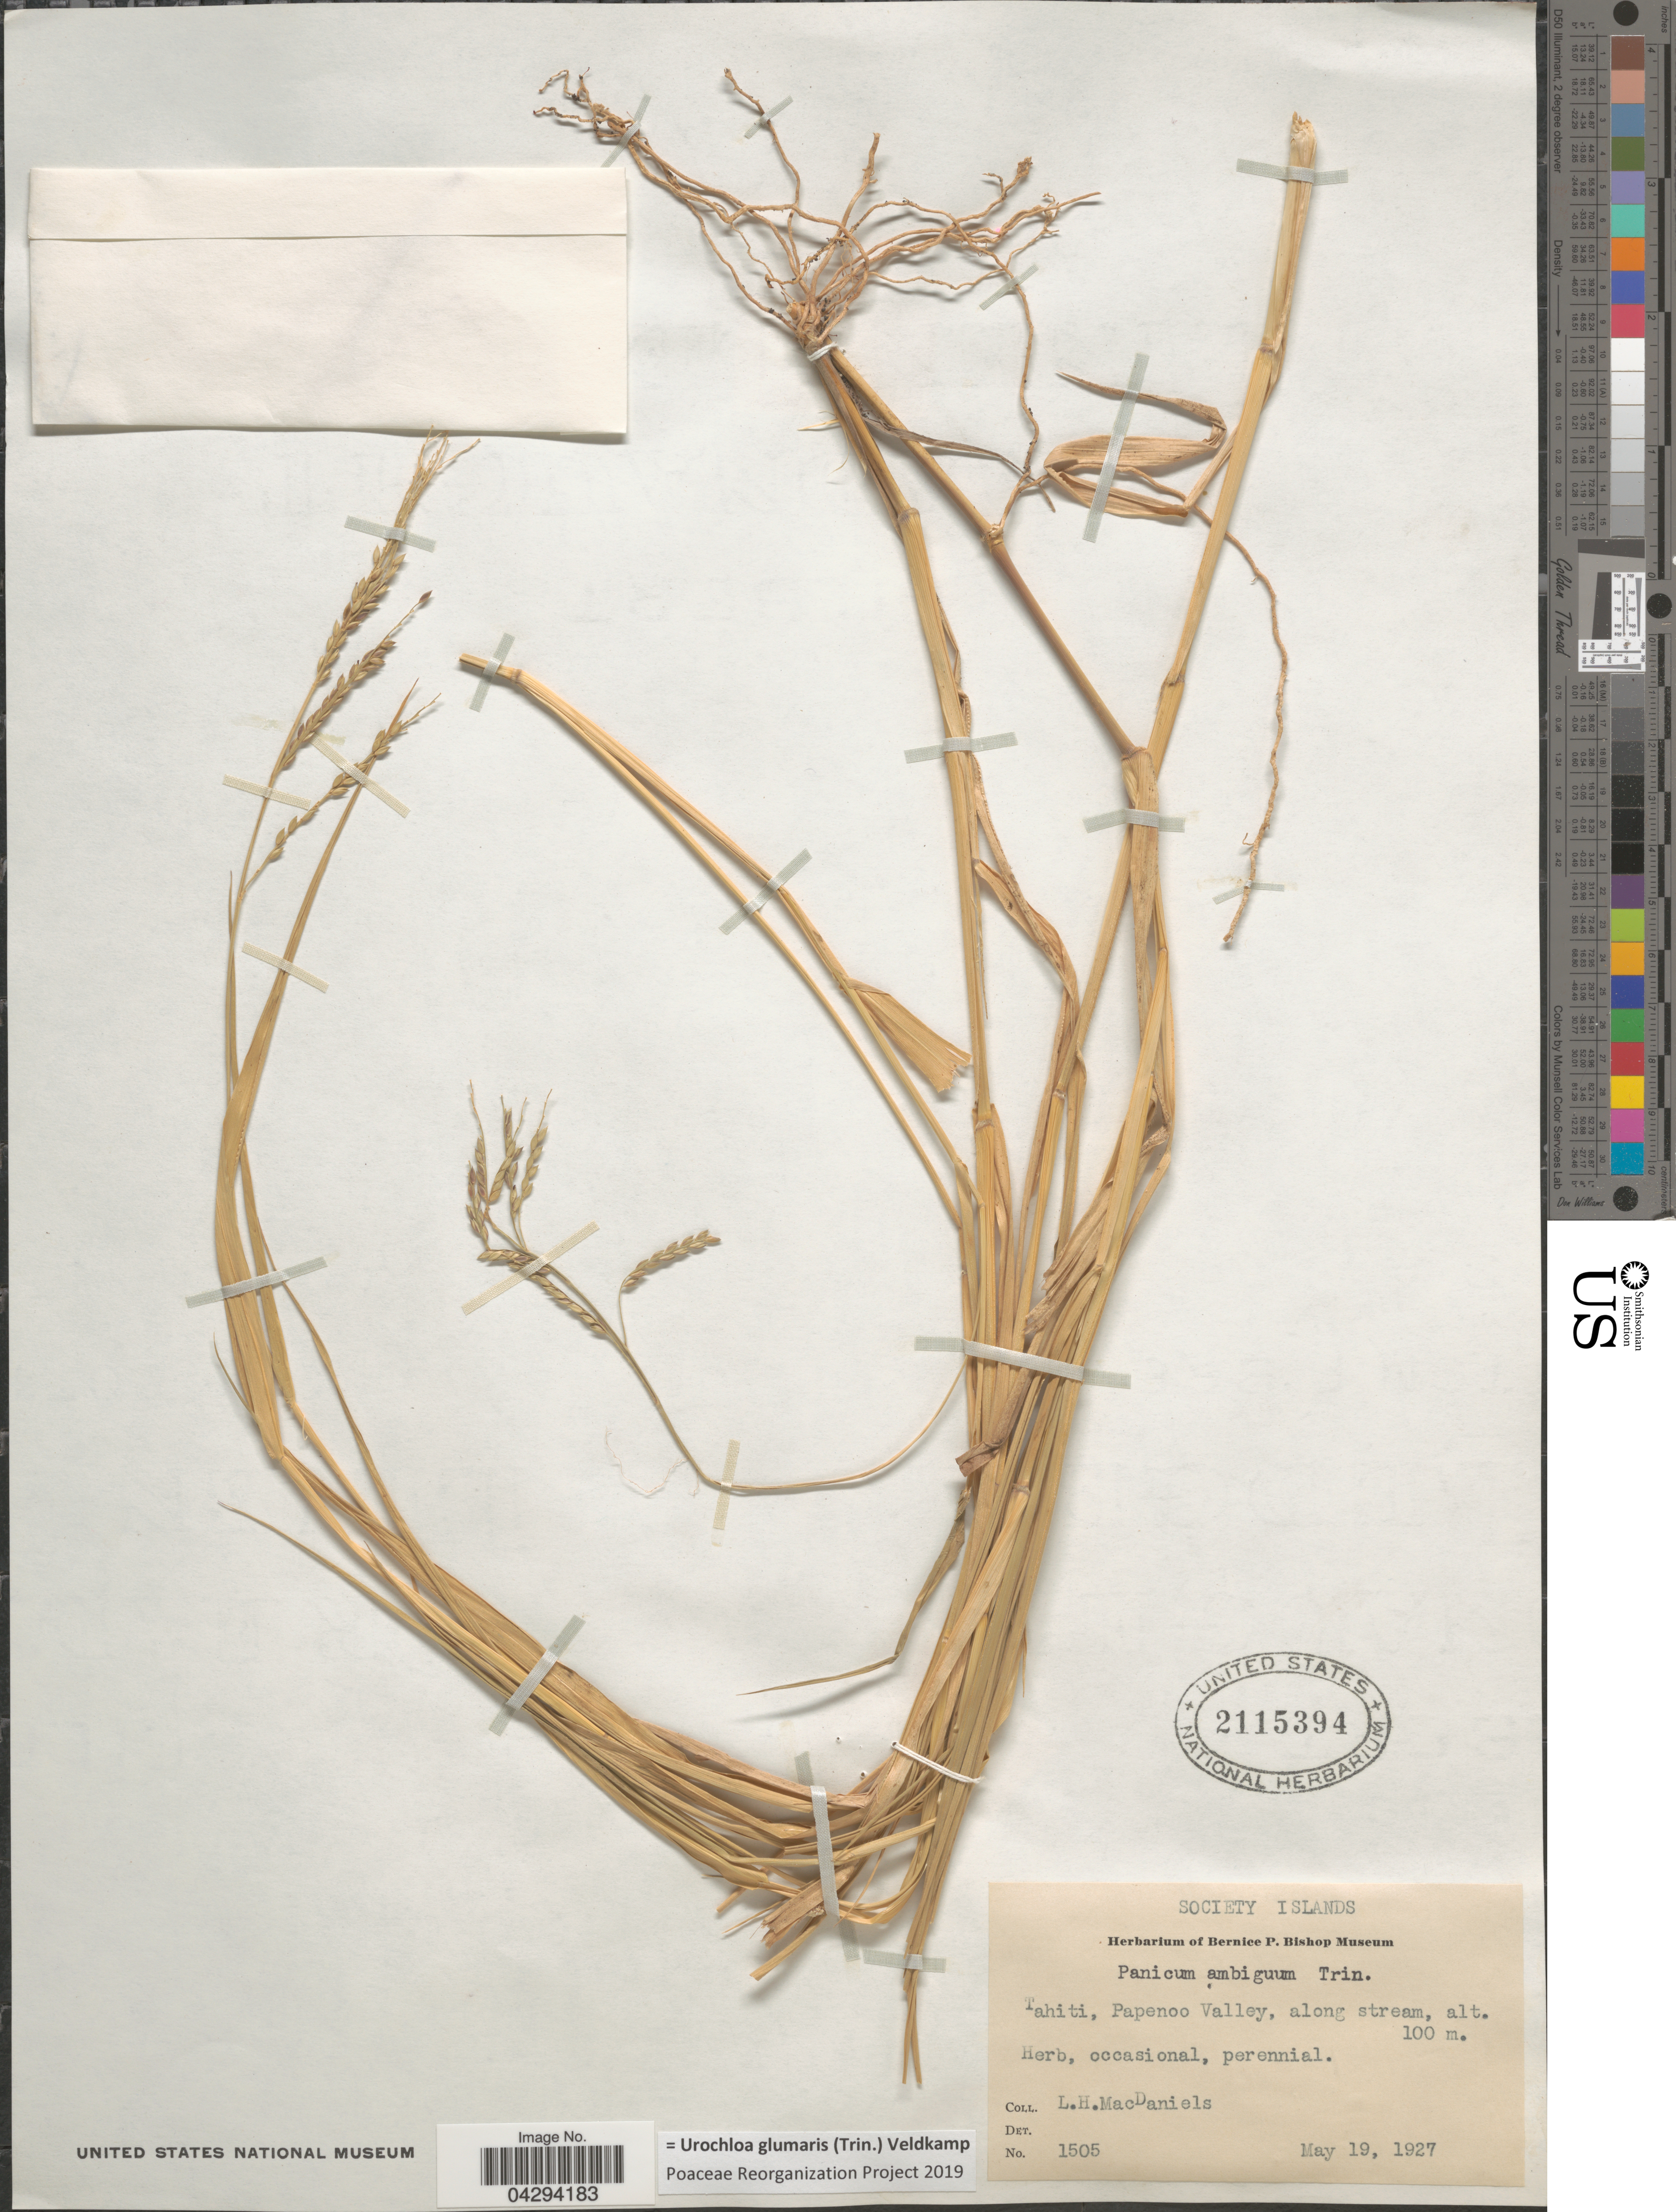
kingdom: Plantae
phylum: Tracheophyta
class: Liliopsida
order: Poales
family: Poaceae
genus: Urochloa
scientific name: Urochloa glumaris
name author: (Trin.) Veldkamp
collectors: L. H. MacDaniels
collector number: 1505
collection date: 1927-05-19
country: French Polynesia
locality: Society Islands. Tahiti, Papenoo Valley, along stream.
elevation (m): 100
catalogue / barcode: US 2115394